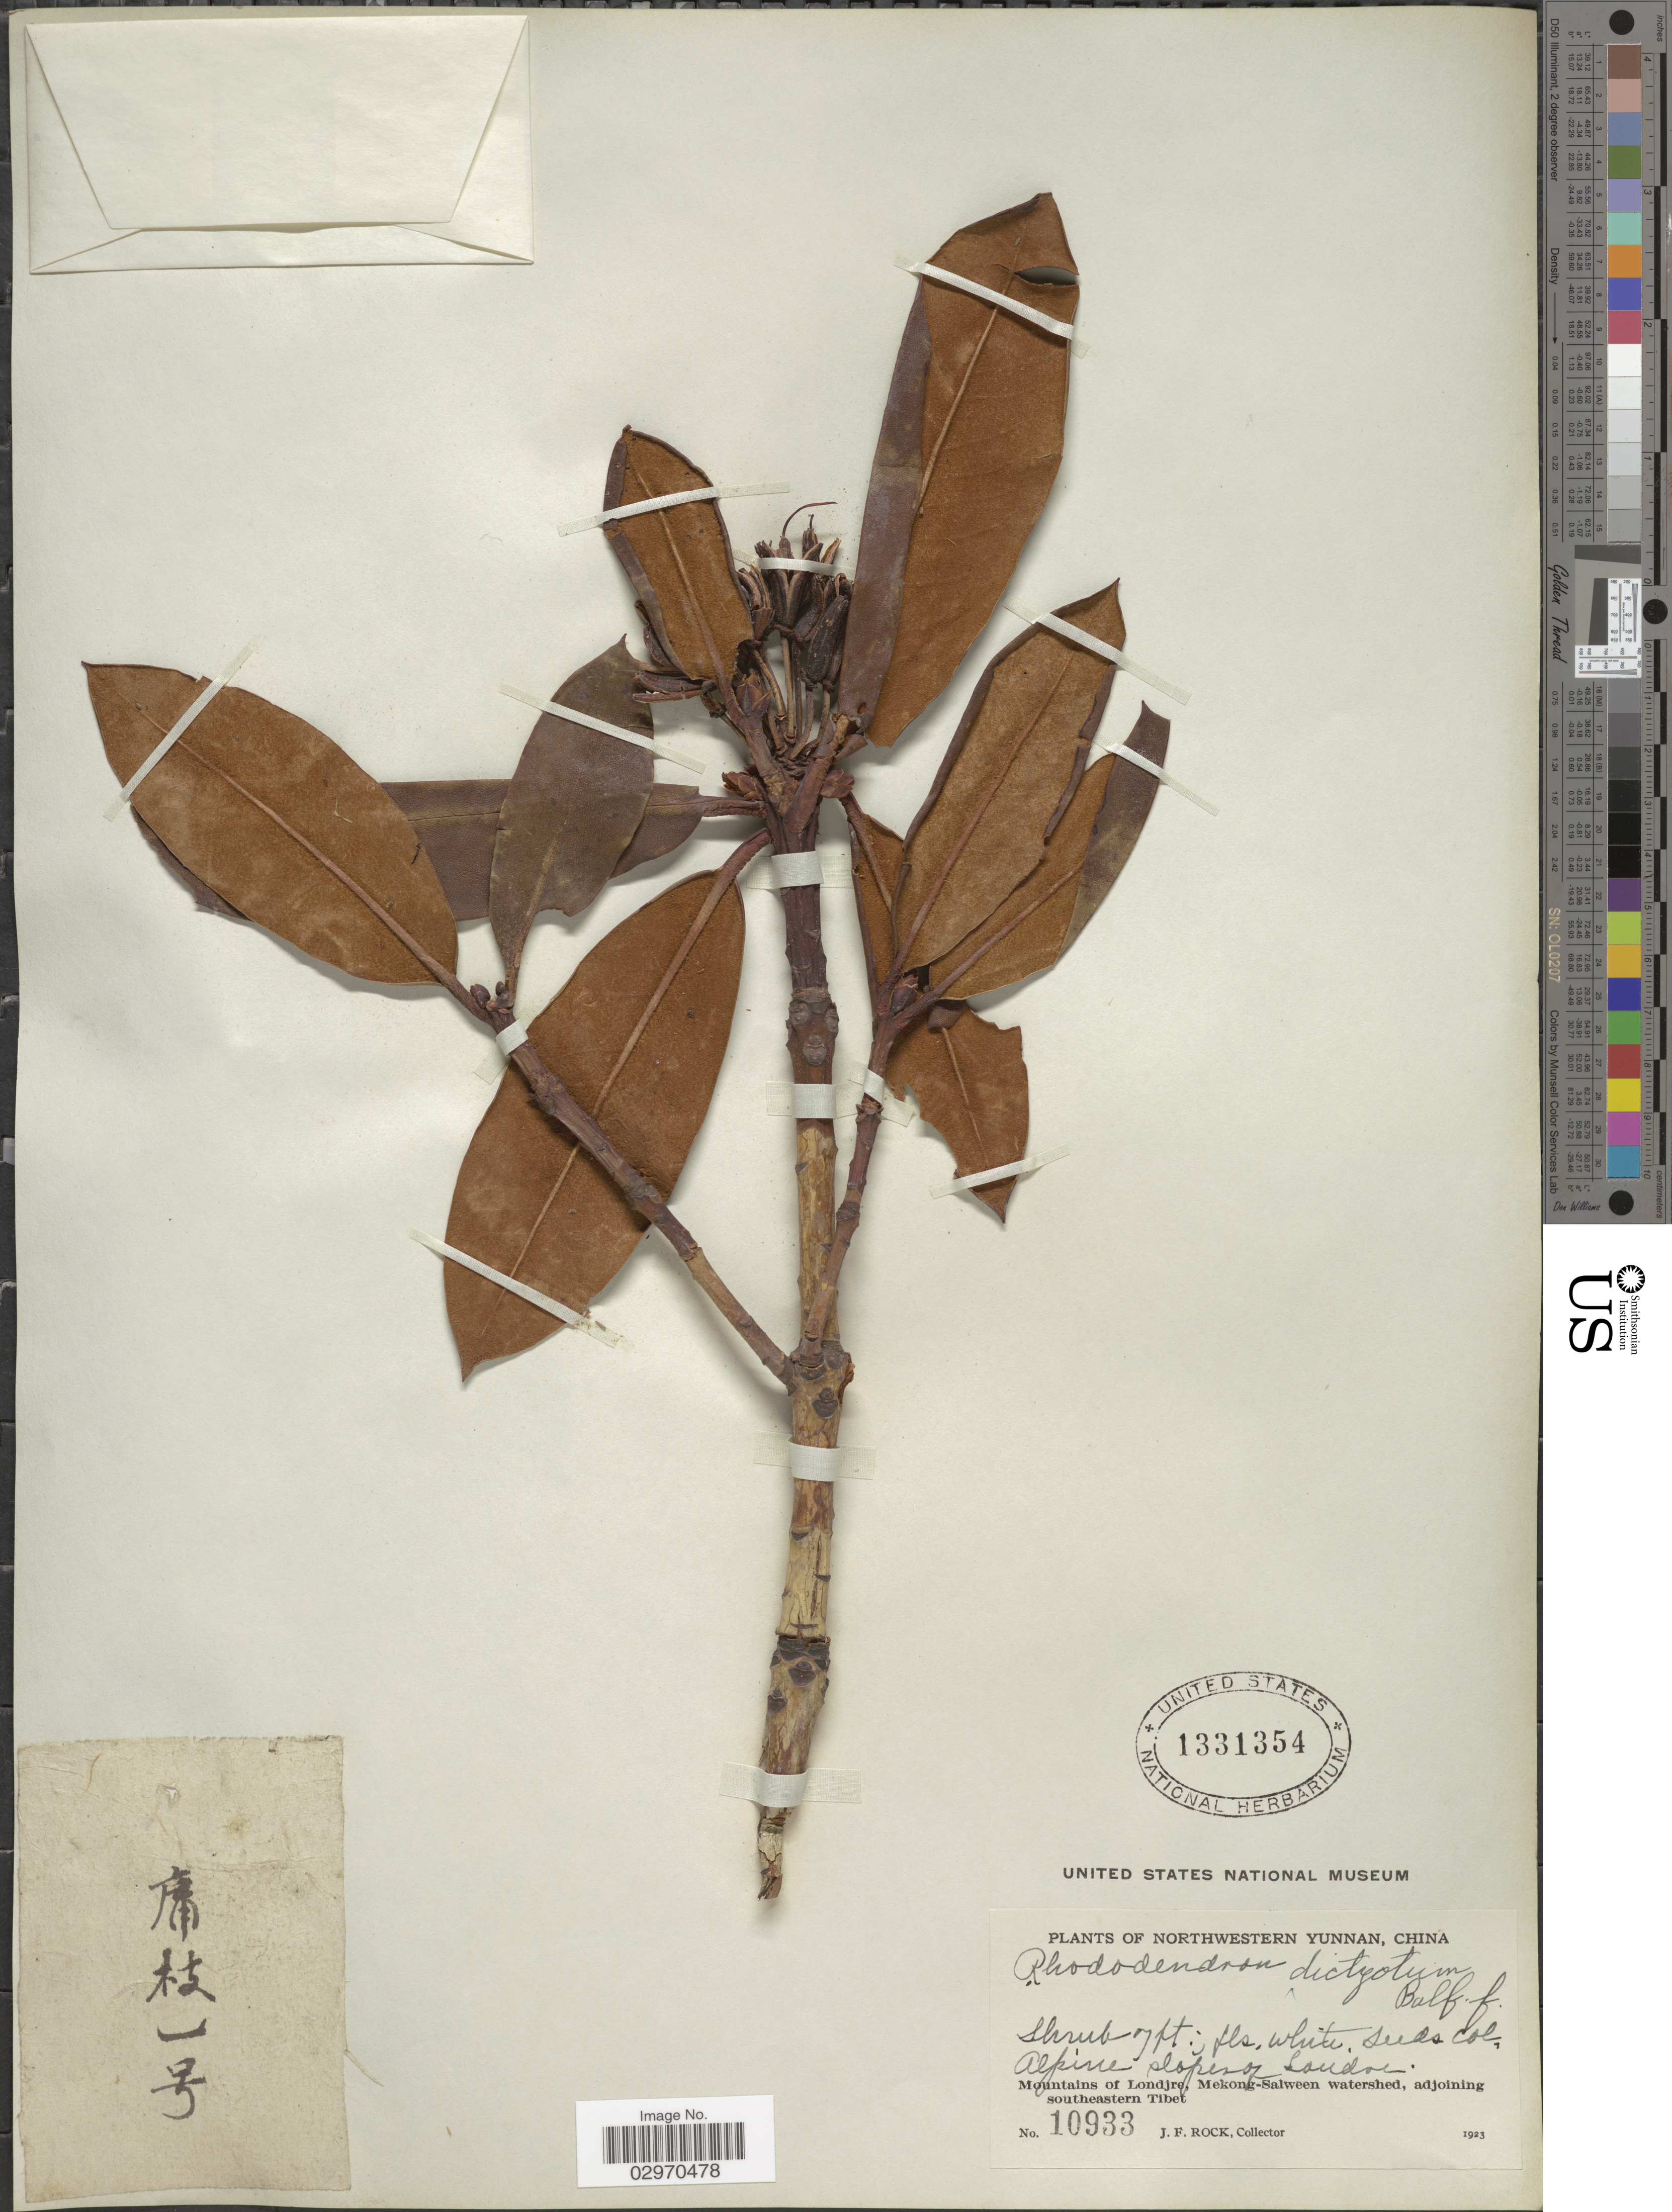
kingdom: Plantae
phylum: Tracheophyta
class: Magnoliopsida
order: Ericales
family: Ericaceae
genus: Rhododendron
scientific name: Rhododendron dictyotum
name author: Balf. f. ex Tagg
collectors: J. Rock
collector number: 10933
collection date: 1923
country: China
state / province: Yunnan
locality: Northwestern Yunnan. Alpine slopes of Londre. Mountains of Londjre, Mekong-Salween watershed, adjoining southeastern Tibet.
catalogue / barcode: US 1331354